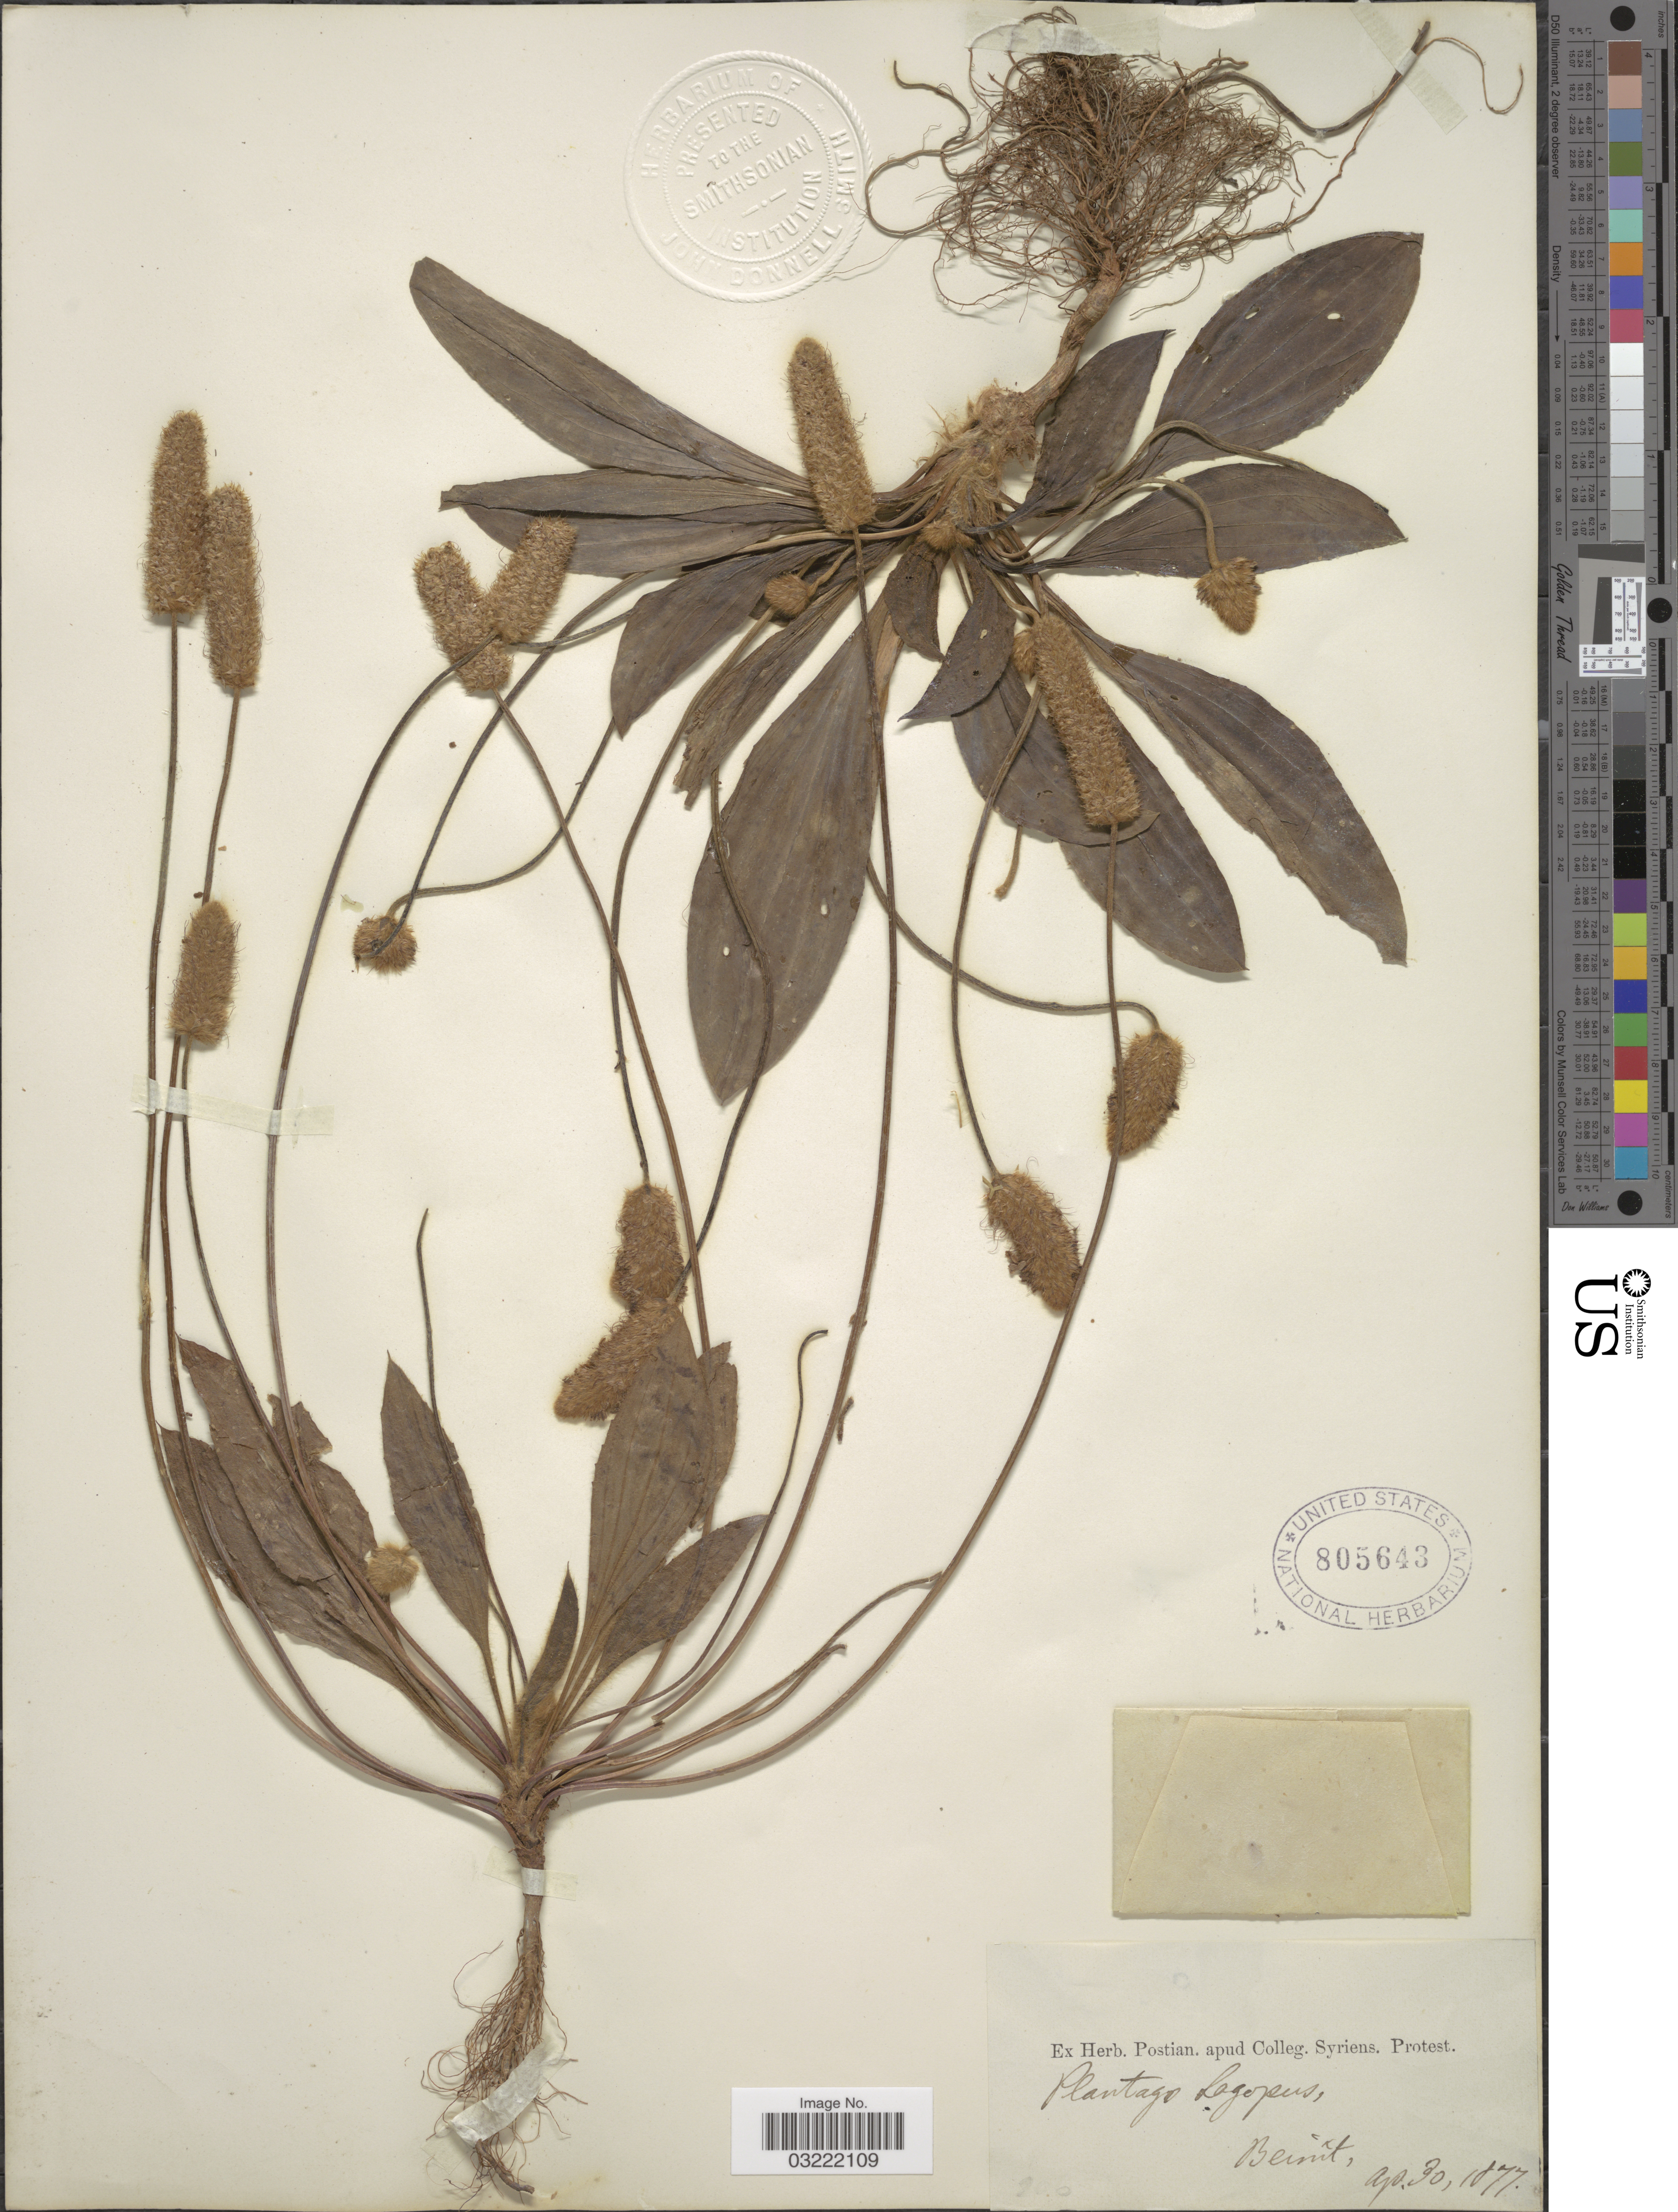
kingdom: Plantae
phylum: Tracheophyta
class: Magnoliopsida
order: Lamiales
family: Plantaginaceae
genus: Plantago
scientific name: Plantago lagopus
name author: L.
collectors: ex herb. Postian. apud Colleg. Syriens. Protest. USE "Fannie P. A. Shepard" (10308853) AS PRIMARY COLLECTOR INSTEAD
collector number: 200*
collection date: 1877-04-30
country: Syria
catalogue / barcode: US 805643